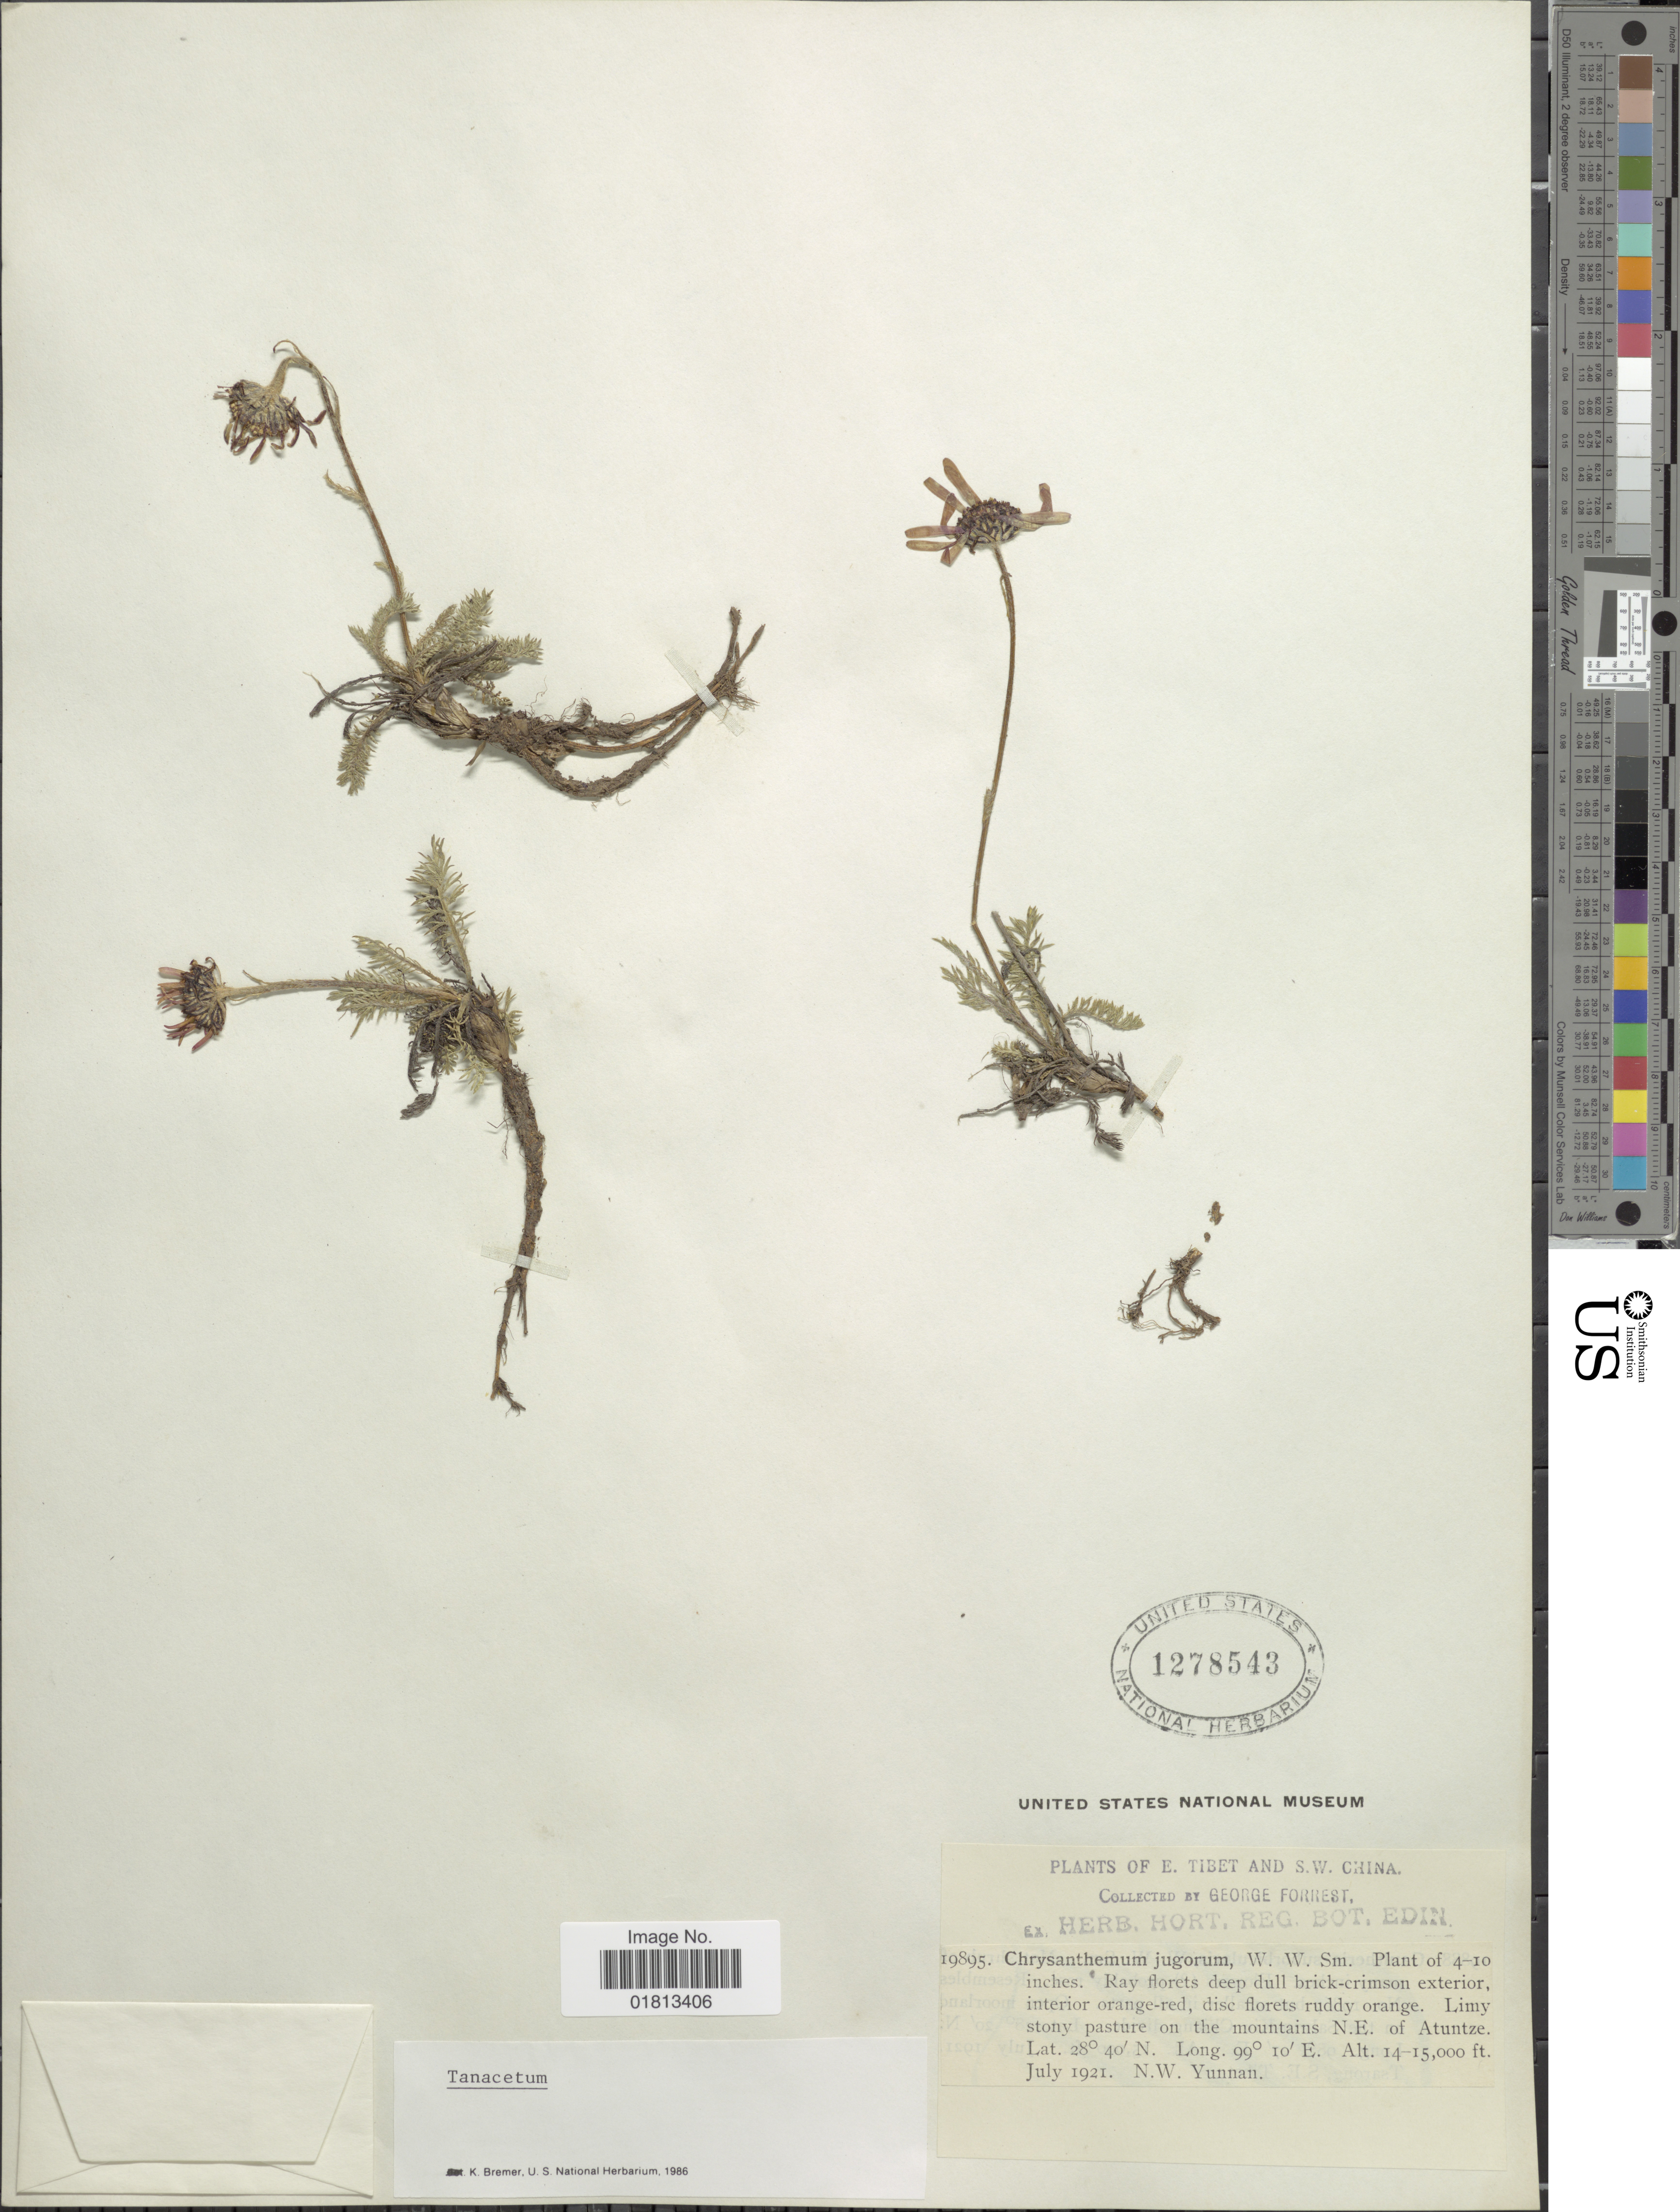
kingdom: Plantae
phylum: Tracheophyta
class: Magnoliopsida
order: Asterales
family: Asteraceae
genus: Tanacetum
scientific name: Tanacetum tatsienensis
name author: (Bureau & Franch.) K. Bremer & Humphries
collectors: G. Forrest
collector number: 19895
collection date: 1921-07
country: China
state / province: Yunnan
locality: E. Tibet and S. W. China, Limy stony pasture on the mountains N. E. of Atuntze. N.W. Yunnan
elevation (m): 4267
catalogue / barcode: US 1278543